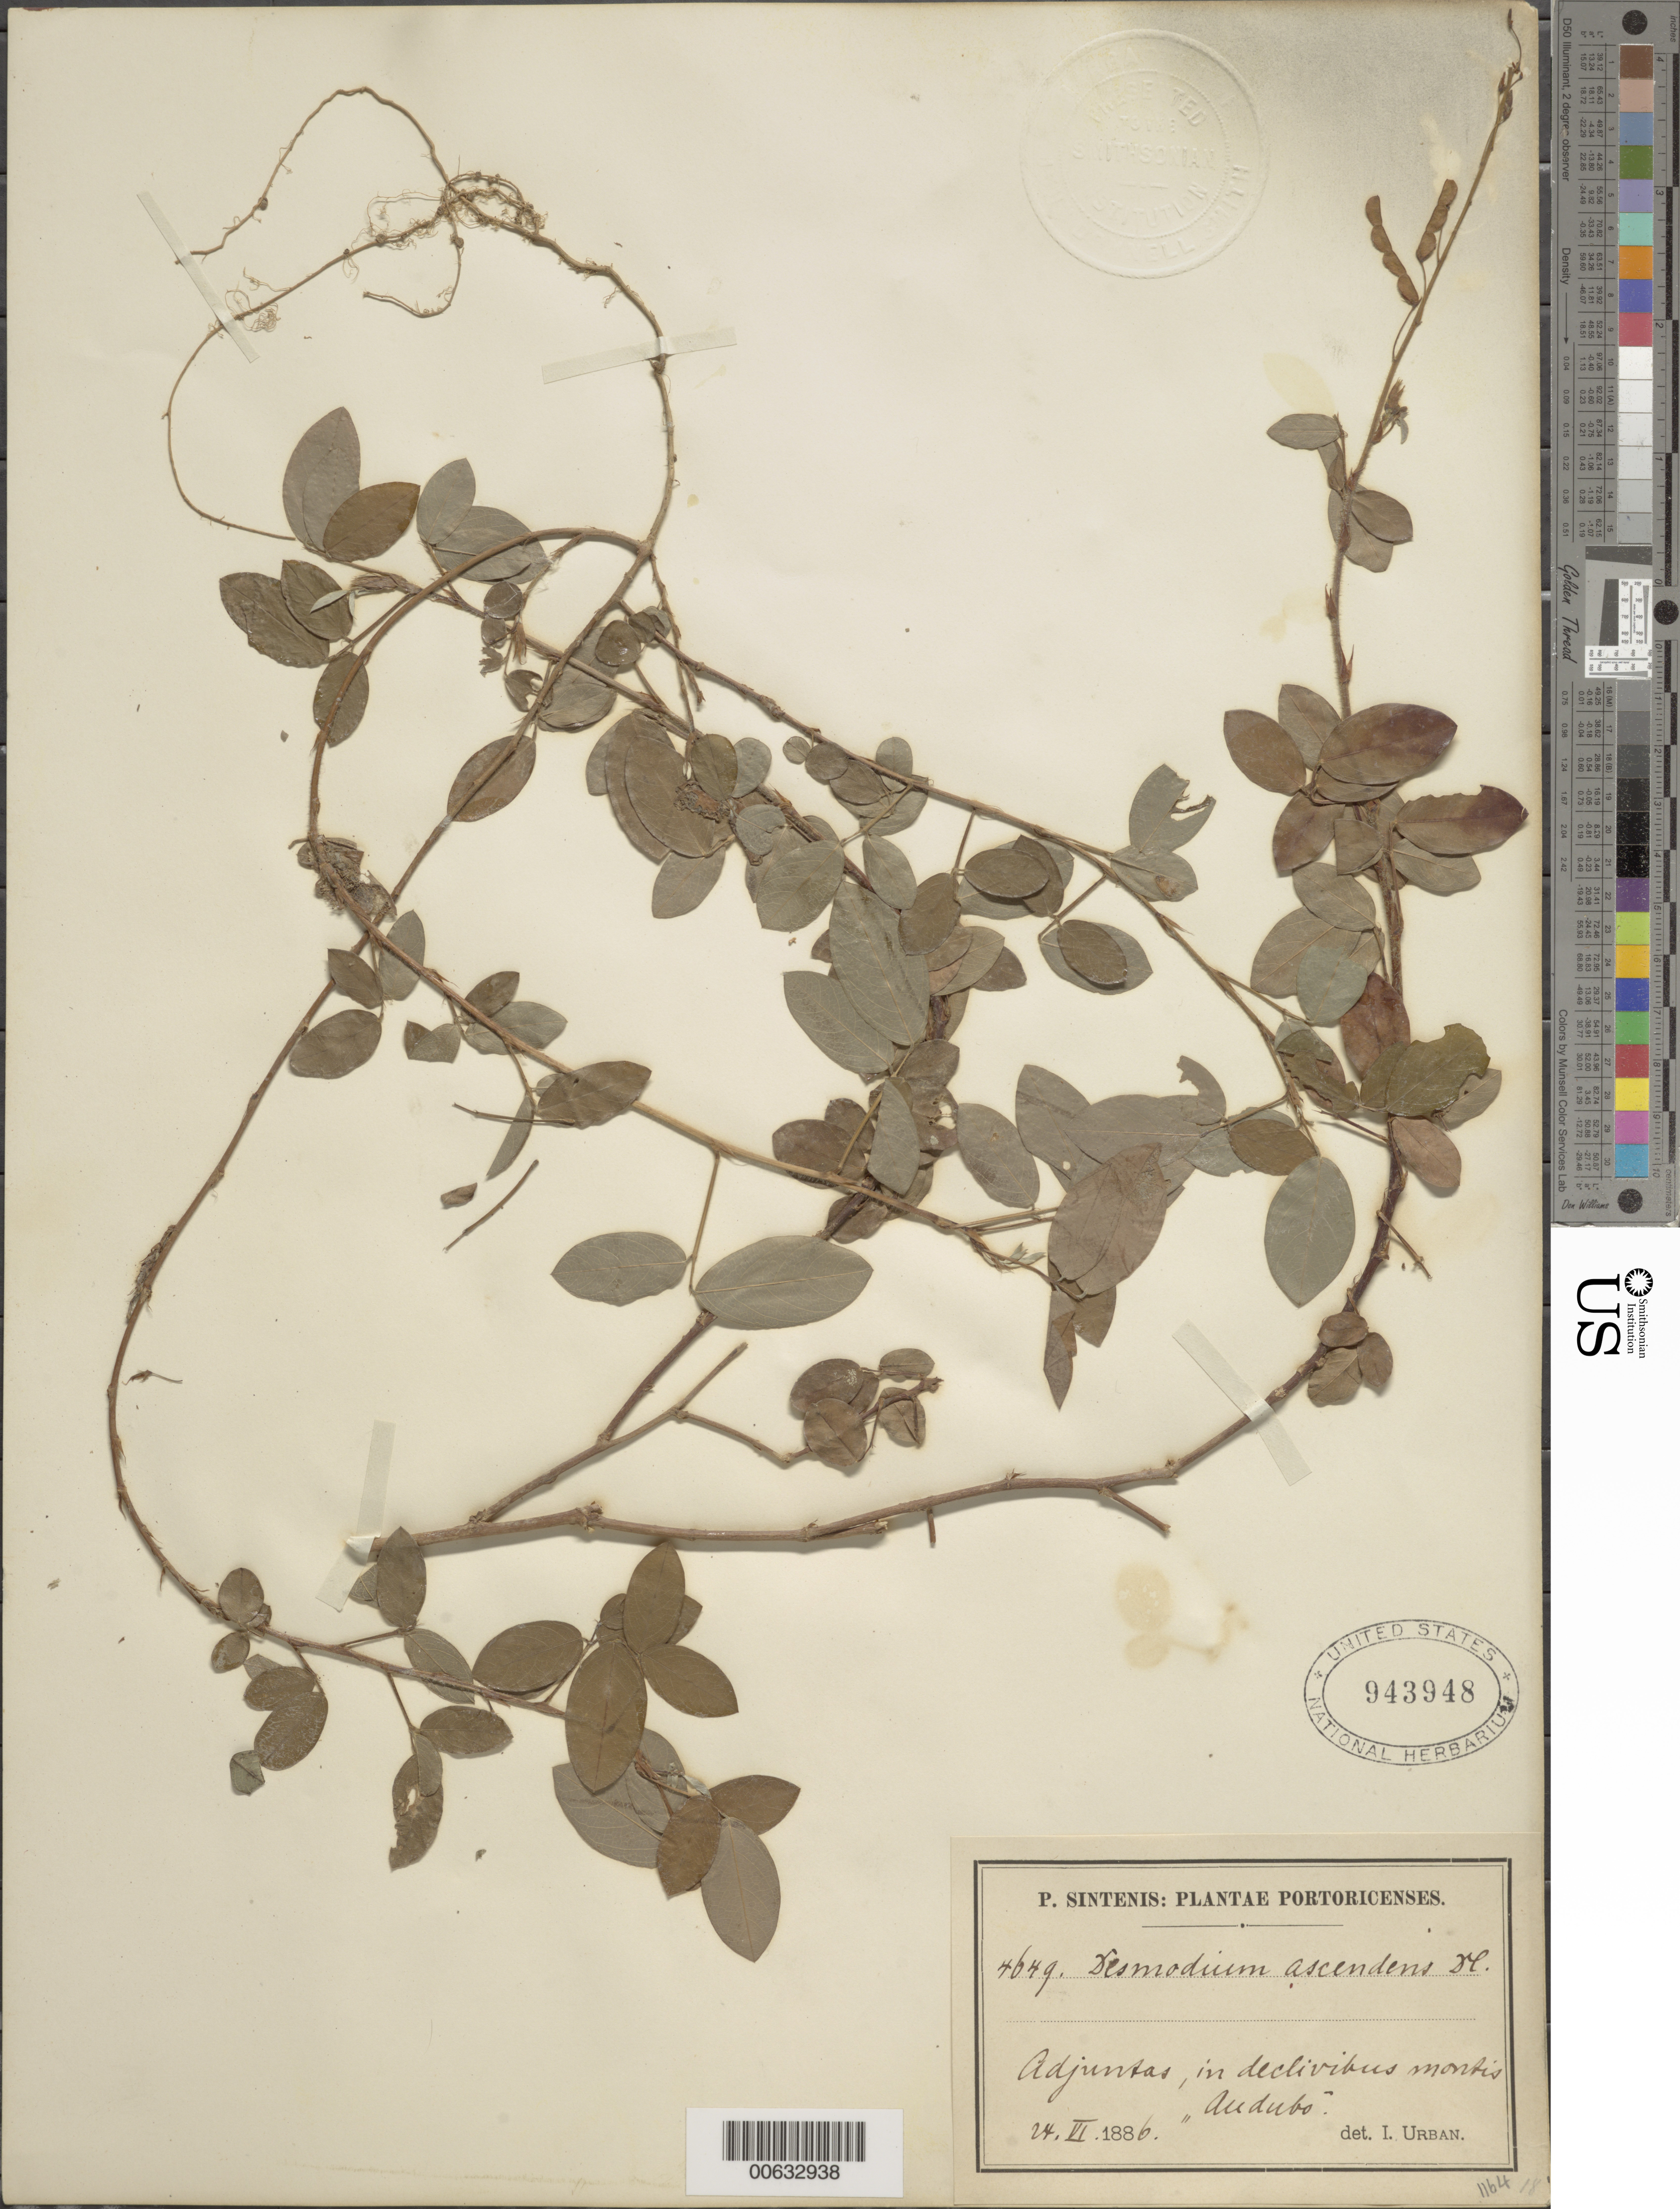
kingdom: Plantae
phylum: Tracheophyta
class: Magnoliopsida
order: Fabales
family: Fabaceae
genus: Grona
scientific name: Grona adscendens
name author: (Sw.) H. Ohashi & K. Ohashi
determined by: Strong, Mark T., (BOT), Smithsonian Institution - National Museum of Natural History (UNITED STATES)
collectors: P. Sintenis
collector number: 4649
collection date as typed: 24 Jun 1886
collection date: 1886-06-24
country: Puerto Rico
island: Greater Antilles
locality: Adjuntas, in declivibus montis Audubo.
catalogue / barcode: US 943948